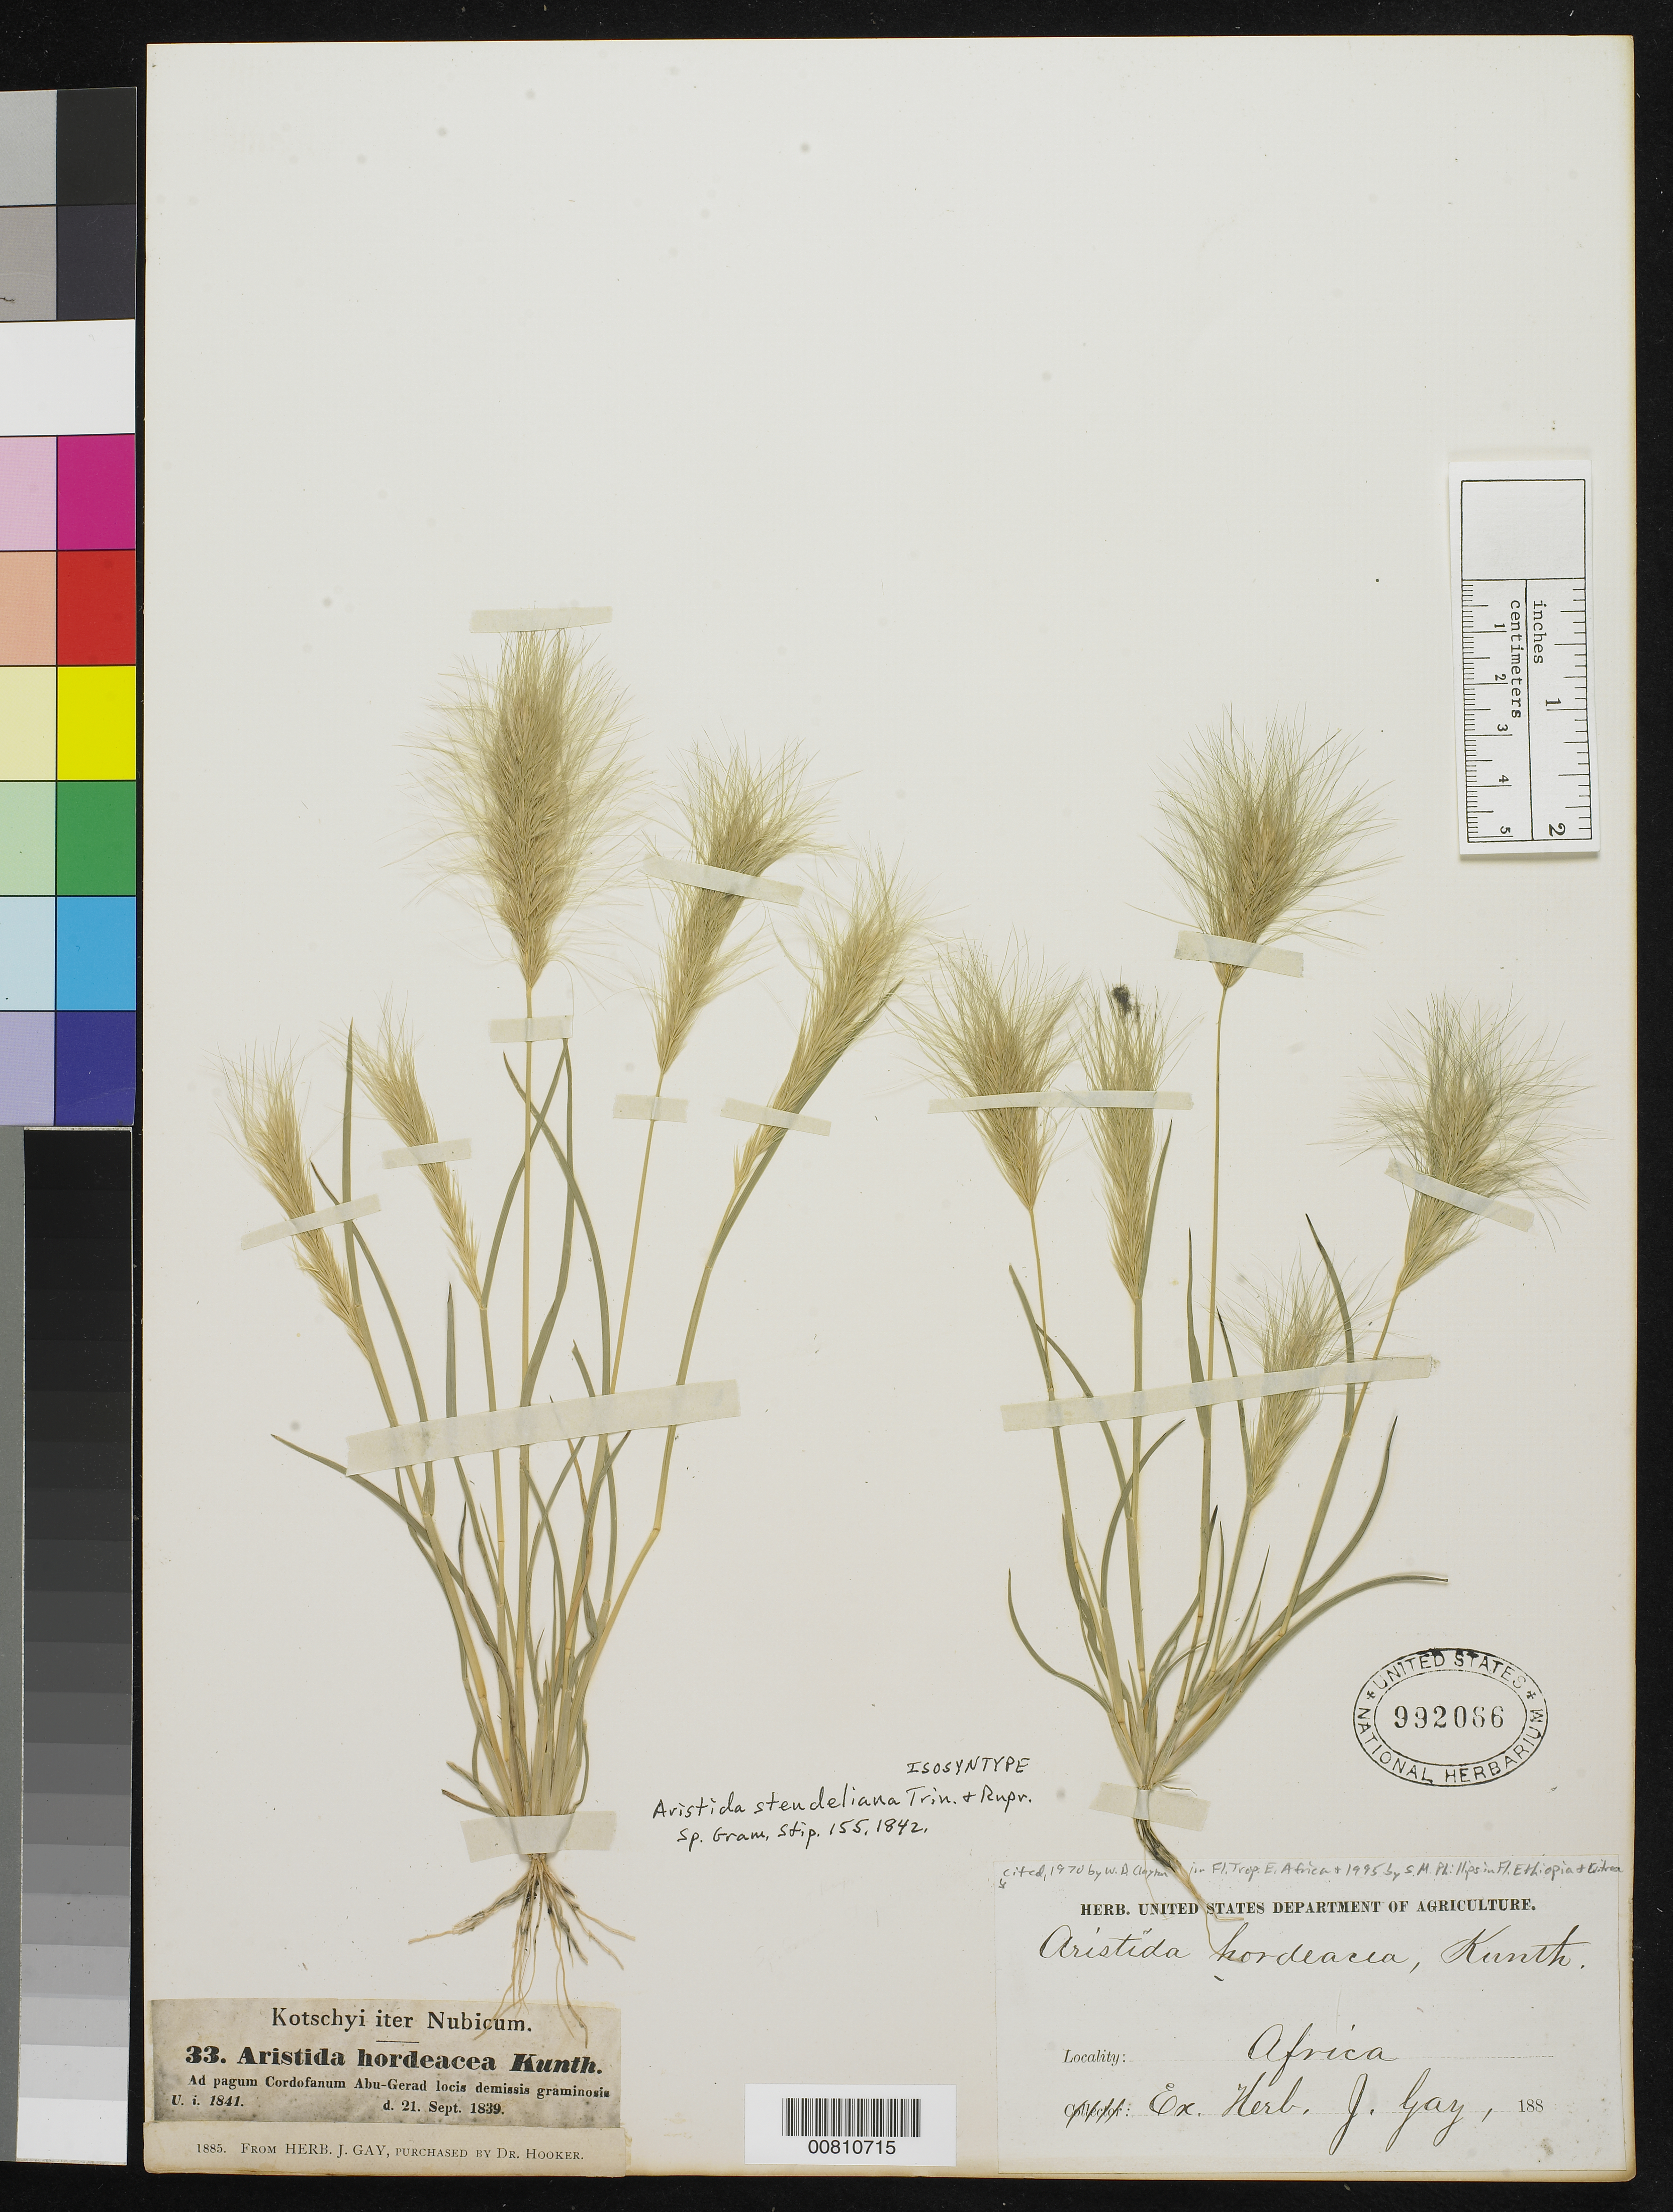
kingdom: Plantae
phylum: Tracheophyta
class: Liliopsida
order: Poales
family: Poaceae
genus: Aristida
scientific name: Aristida steudeliana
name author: Trin. & Rupr.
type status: Isosyntype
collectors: K. G. Kotschy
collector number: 33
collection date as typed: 21 Sep 1839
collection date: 1839-09-21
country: Sudan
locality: Ad pagum Cordofanum Abu-Gerad locis demissis graminosis.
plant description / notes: Cited 1970 by W.D. Clayton in Fl. Trop. E. Africa & 1995 by S.M. Phillips in Fl. Ethiopia & Eritrea.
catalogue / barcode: US 992066